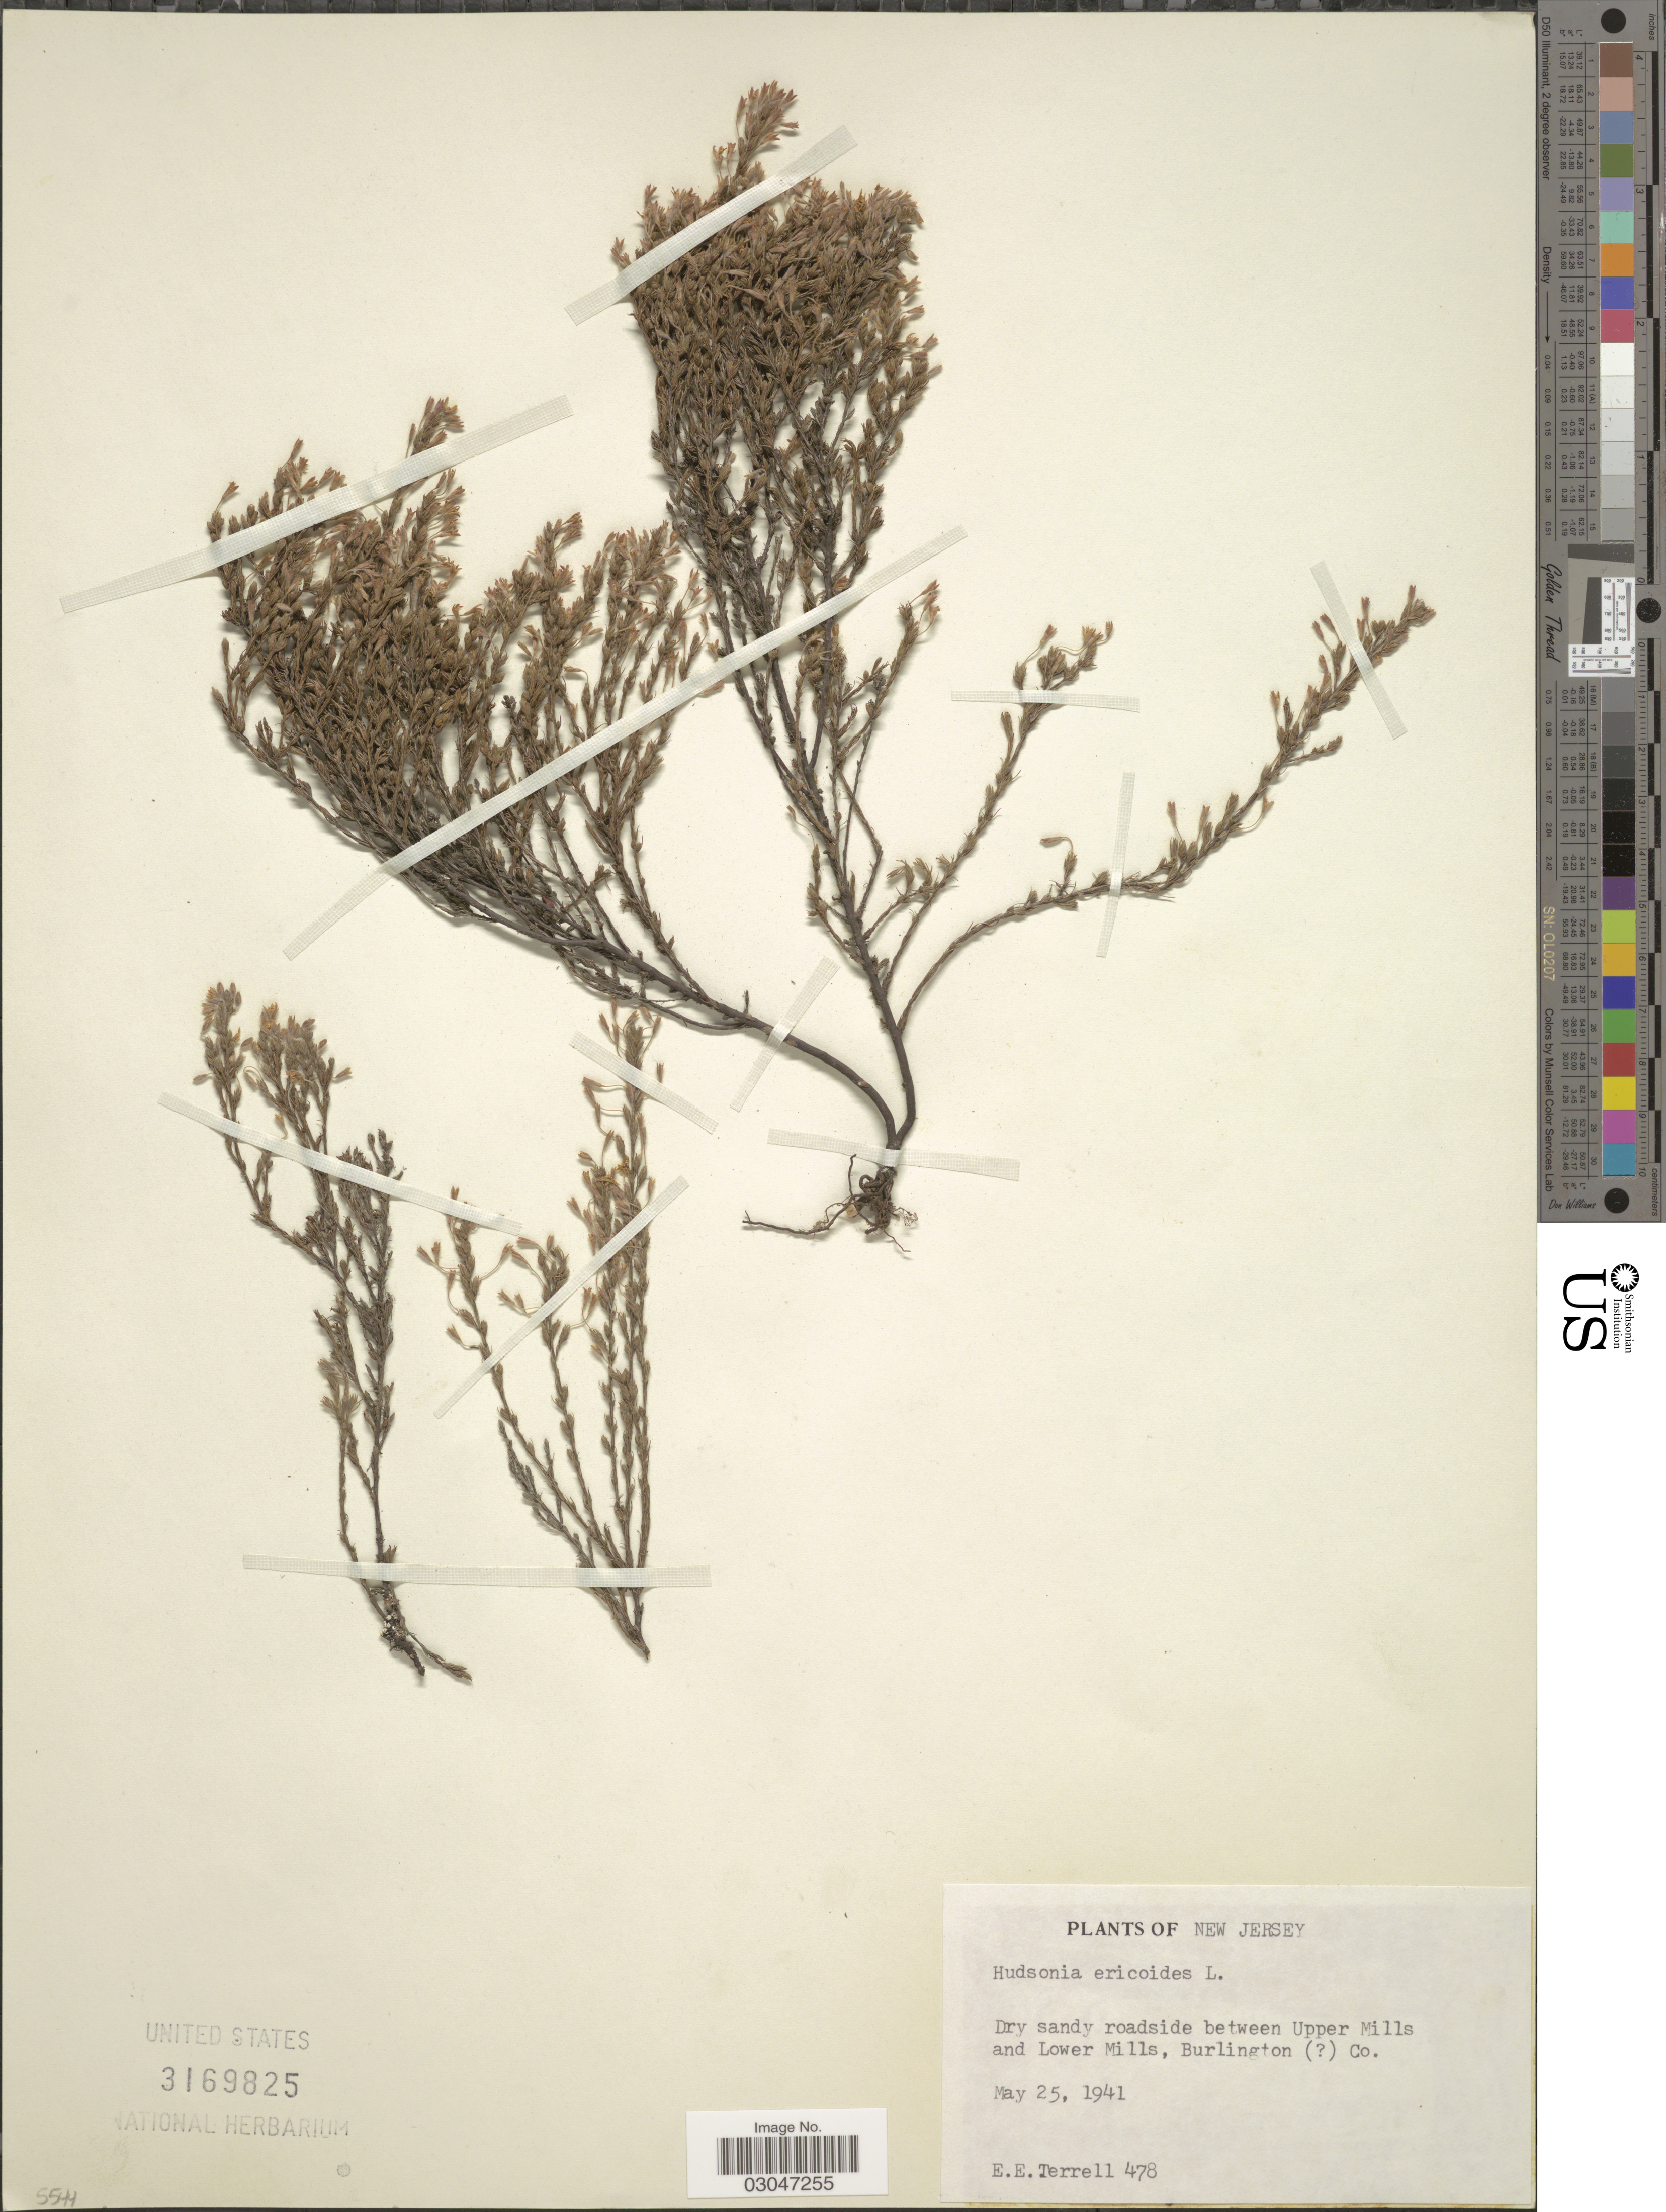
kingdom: Plantae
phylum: Tracheophyta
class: Magnoliopsida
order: Malvales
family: Cistaceae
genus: Hudsonia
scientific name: Hudsonia ericoides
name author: L.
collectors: E. E. Terrell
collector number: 478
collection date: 1941-05-25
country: United States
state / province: New Jersey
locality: Between Upper Mills and Lower Mills, Burlington ( [unsure placement]) Co.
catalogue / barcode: US 3169825